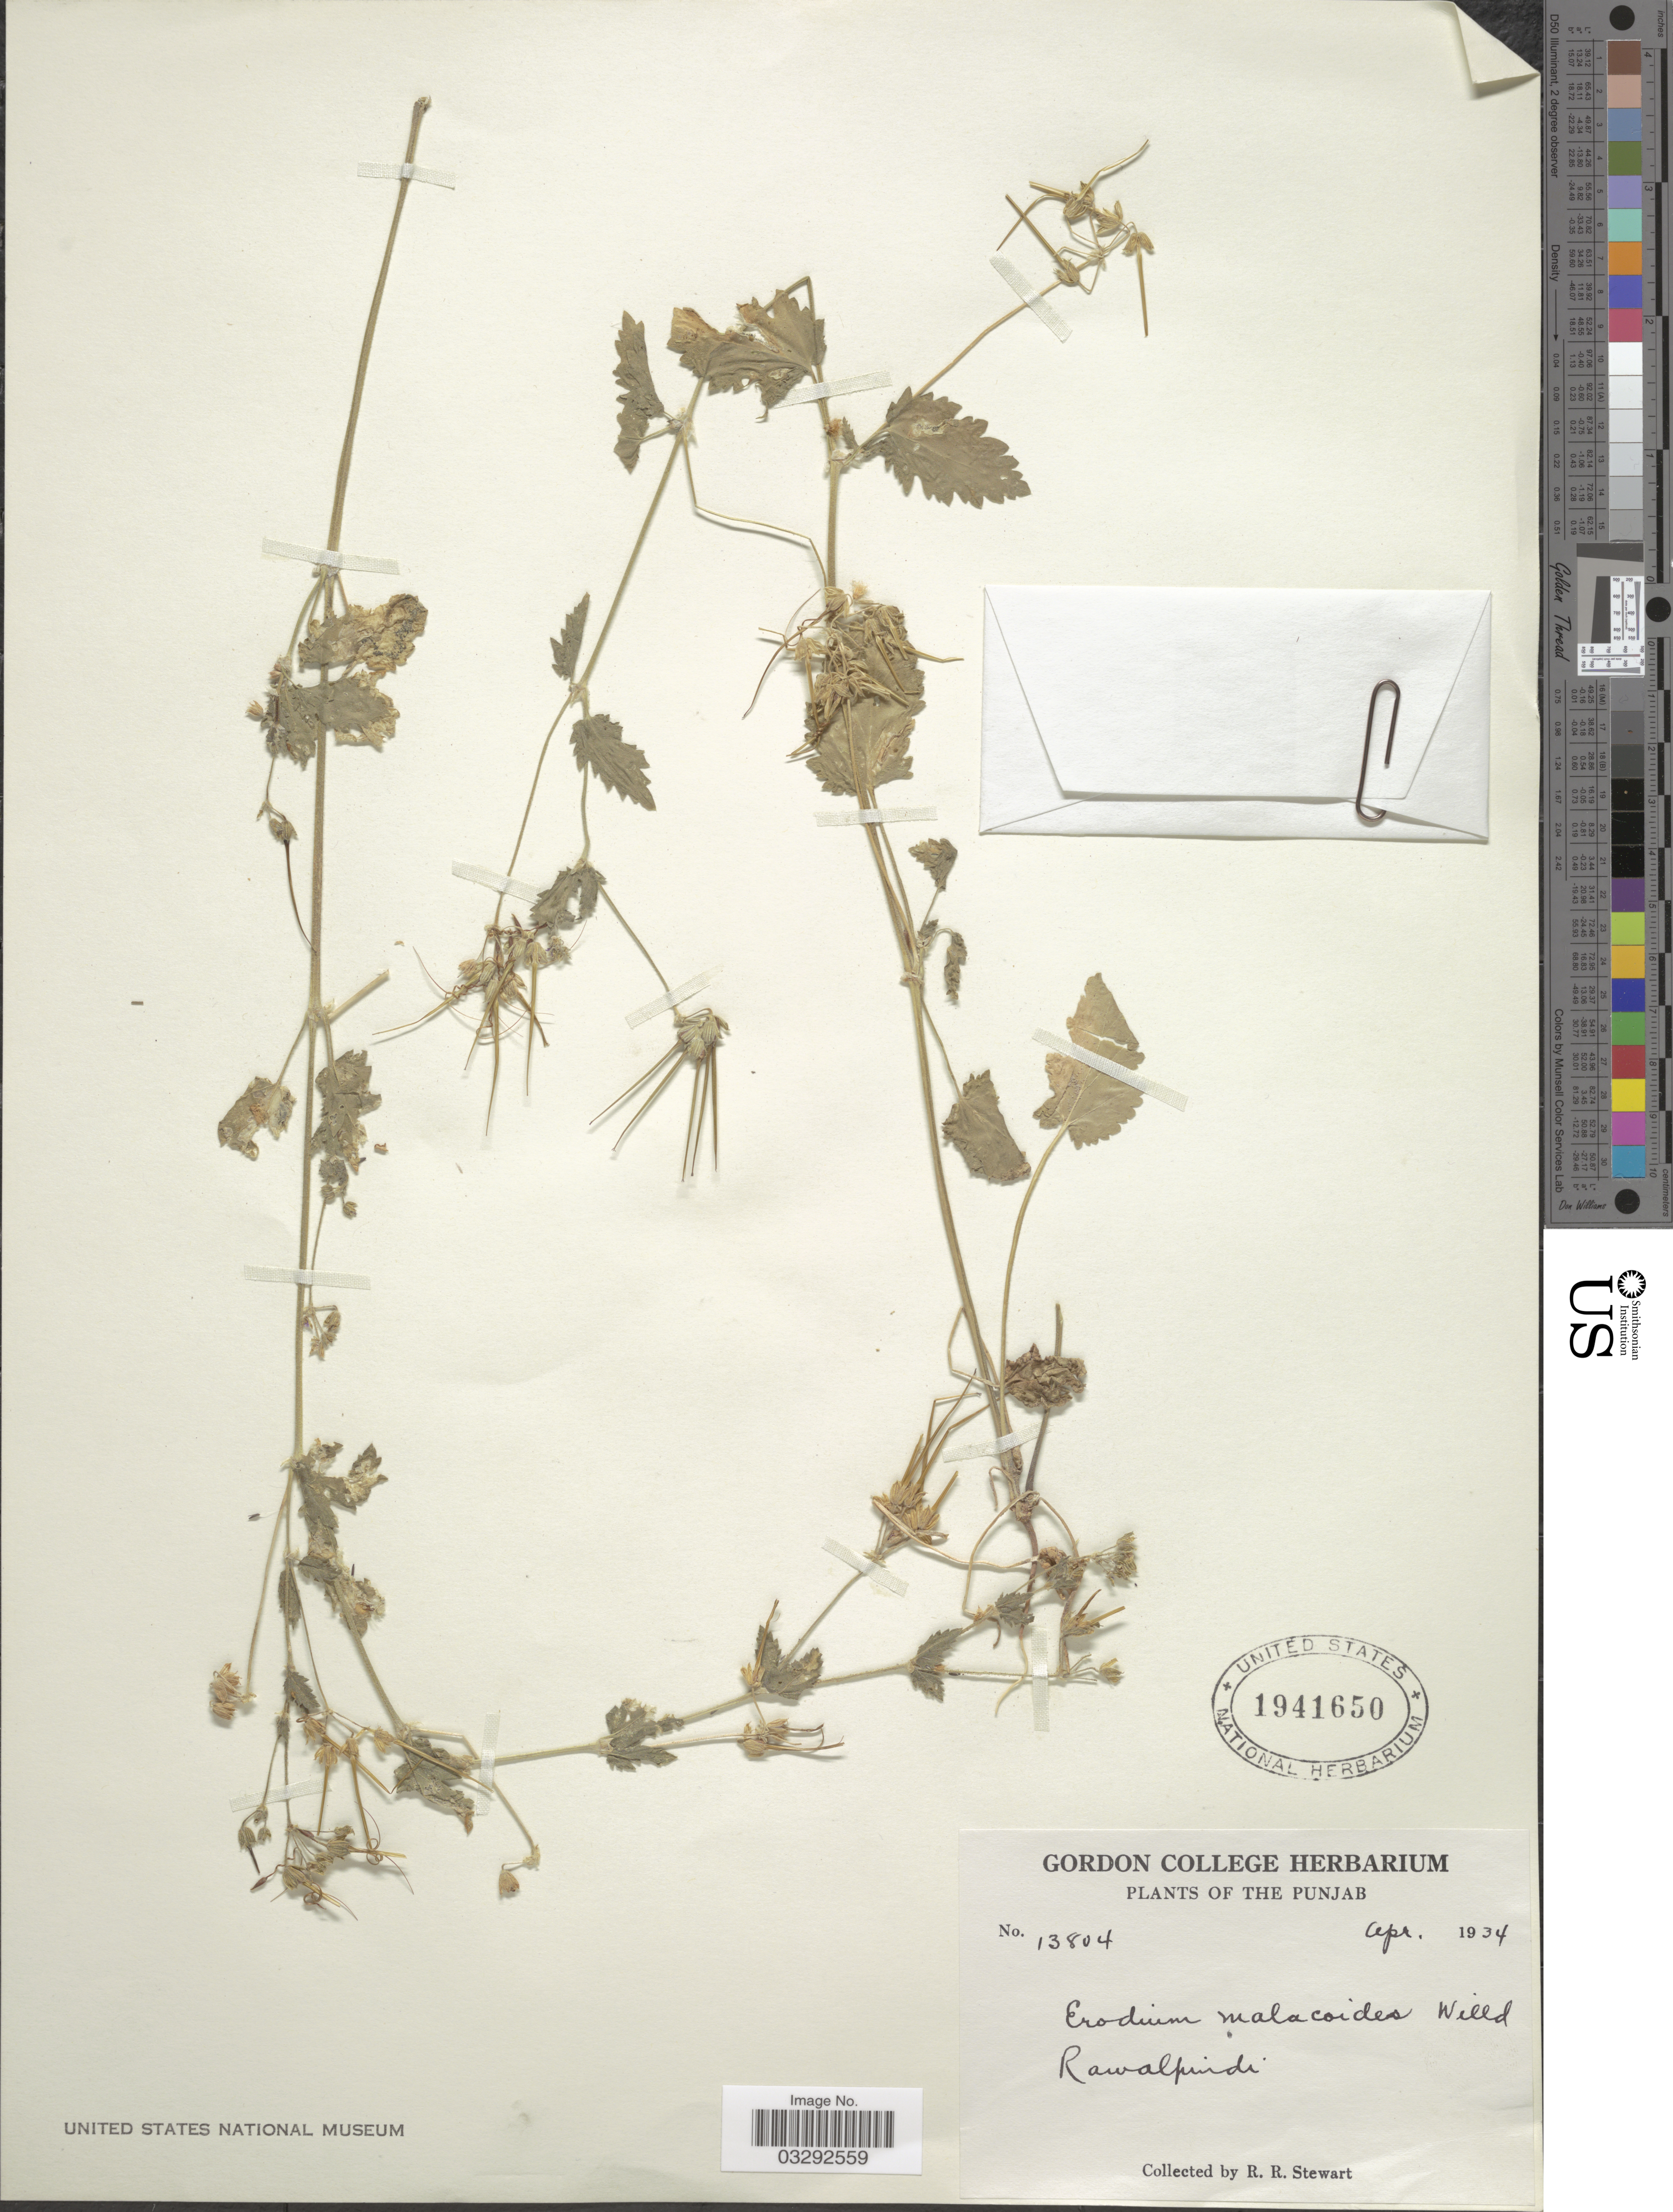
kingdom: Plantae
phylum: Tracheophyta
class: Magnoliopsida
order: Geraniales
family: Geraniaceae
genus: Erodium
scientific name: Erodium malacoides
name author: (L.) L'Hér.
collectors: R. Stewart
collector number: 13804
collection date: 1934-04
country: Pakistan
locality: The Punjab. Rawalpindi.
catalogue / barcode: US 1941650